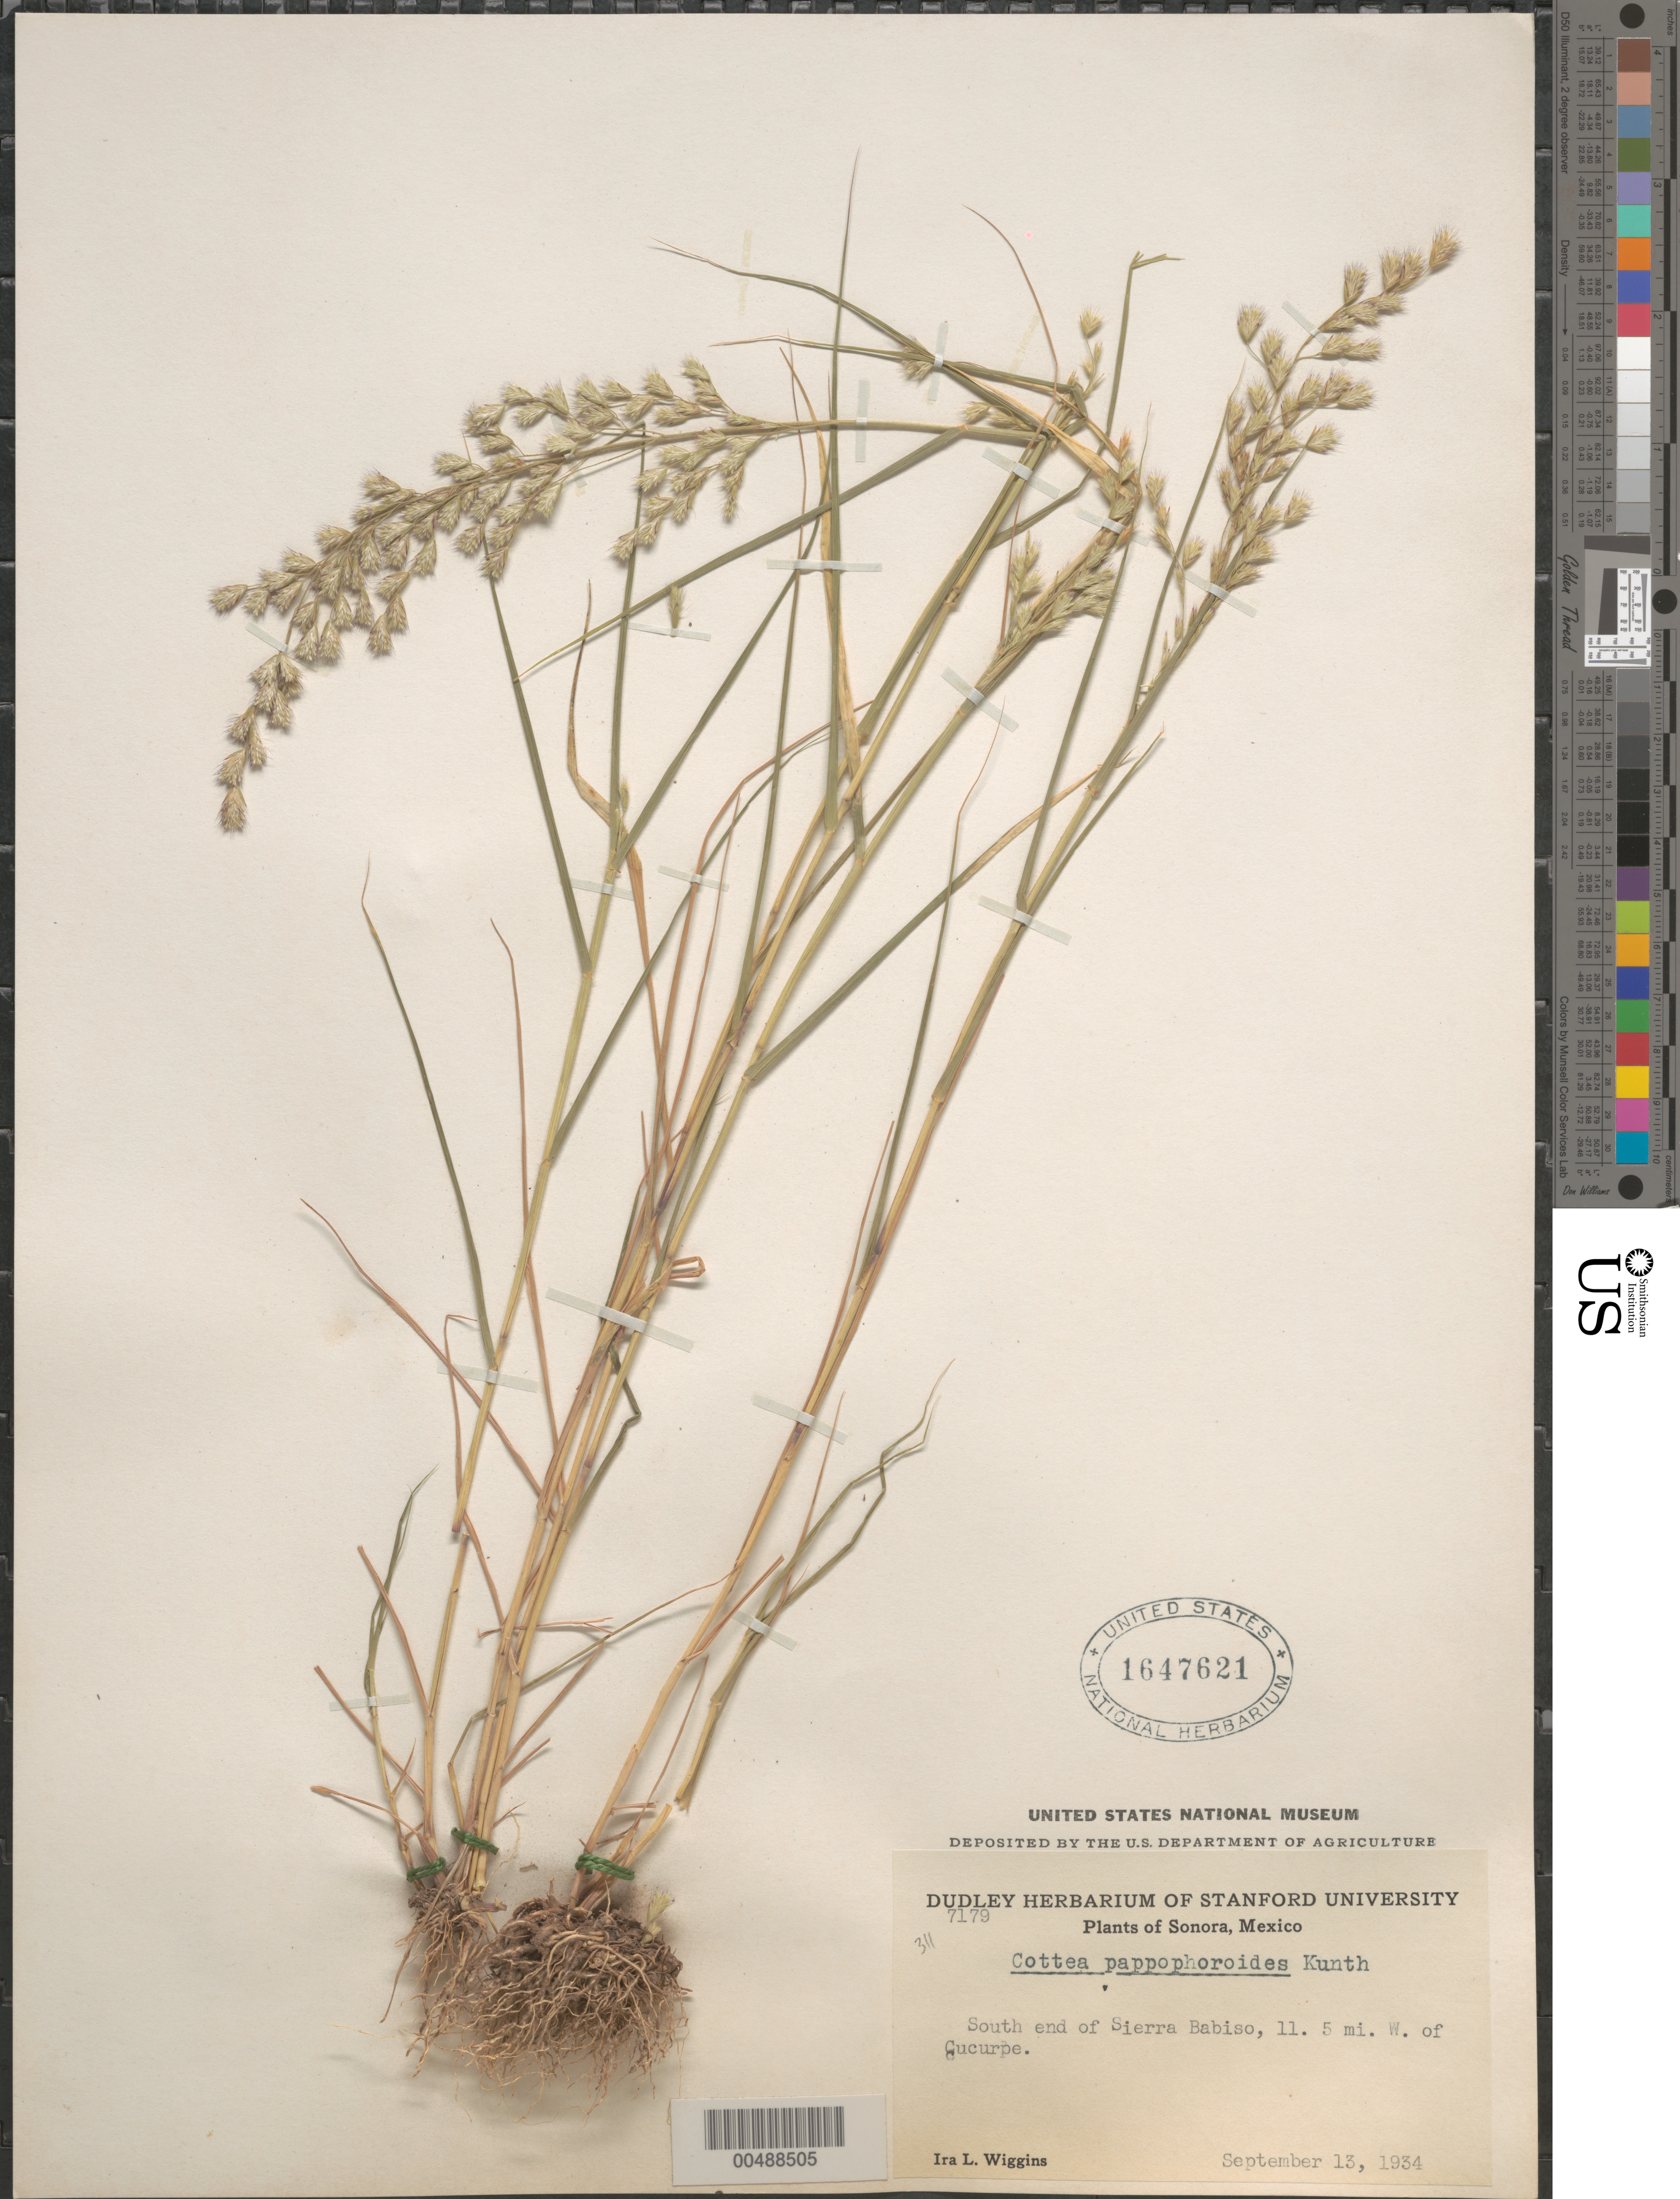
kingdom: Plantae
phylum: Tracheophyta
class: Liliopsida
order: Poales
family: Poaceae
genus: Cottea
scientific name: Cottea pappophoroides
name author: Kunth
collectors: I. L. Wiggins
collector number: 7179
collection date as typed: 13 Sep 1934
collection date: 1934-09-13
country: Mexico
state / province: Sonora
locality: S end of Sierra Babiso, 11.5 mi W of Cucurpe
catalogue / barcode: US 1647621